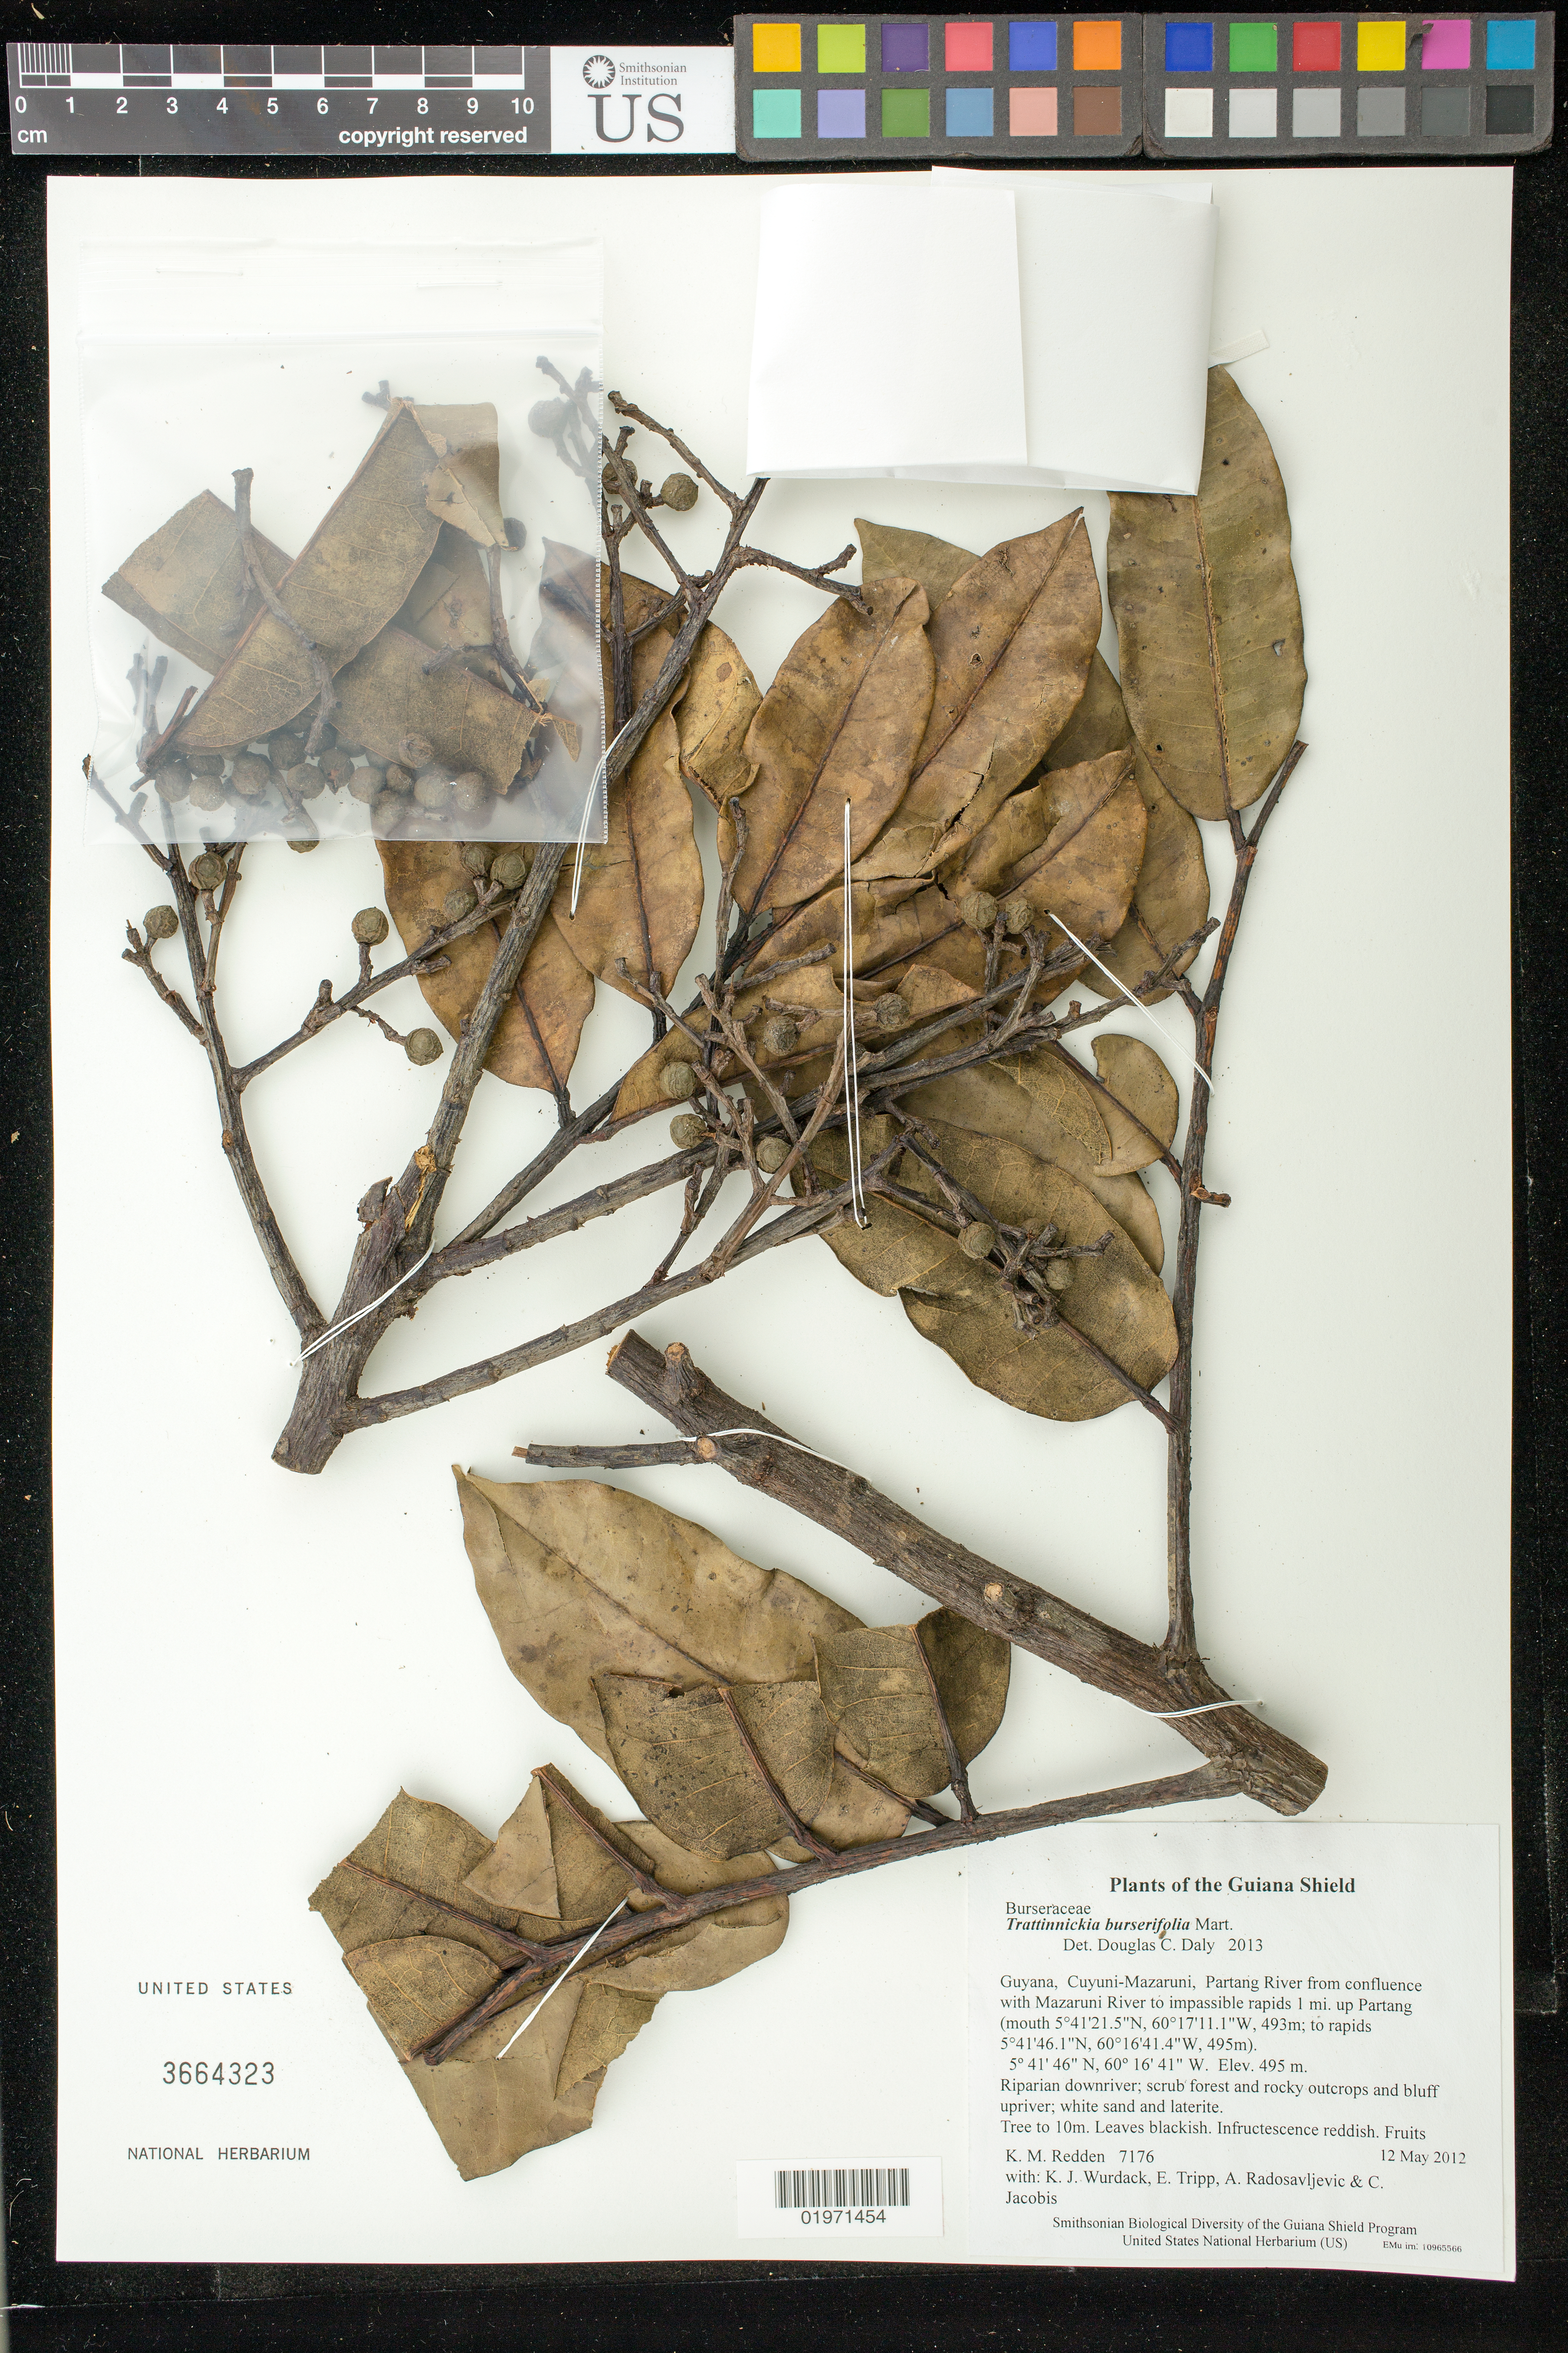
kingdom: Plantae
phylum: Tracheophyta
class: Magnoliopsida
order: Sapindales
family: Burseraceae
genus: Trattinnickia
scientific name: Trattinnickia burserifolia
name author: Mart.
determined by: Daly, D. C.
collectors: K. M. Redden, K. Wurdack, E. Tripp, A. Radosavljevic & C. Jacobis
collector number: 7176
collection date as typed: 12 May 2012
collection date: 2012-05-12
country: Guyana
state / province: Cuyuni-Mazaruni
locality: Partang River from confluence with Mazaruni River to impassible rapids 1 mi. up Partang (mouth 5°41'21.5"N, 60°17'11.1"W, 493m; to rapids 5°41'46.1"N, 60°16'41.4"W, 495m)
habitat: Riparian downriver; scrub forest and rocky outcrops and bluff upriver; white sand and laterite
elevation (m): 495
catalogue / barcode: US 3664323